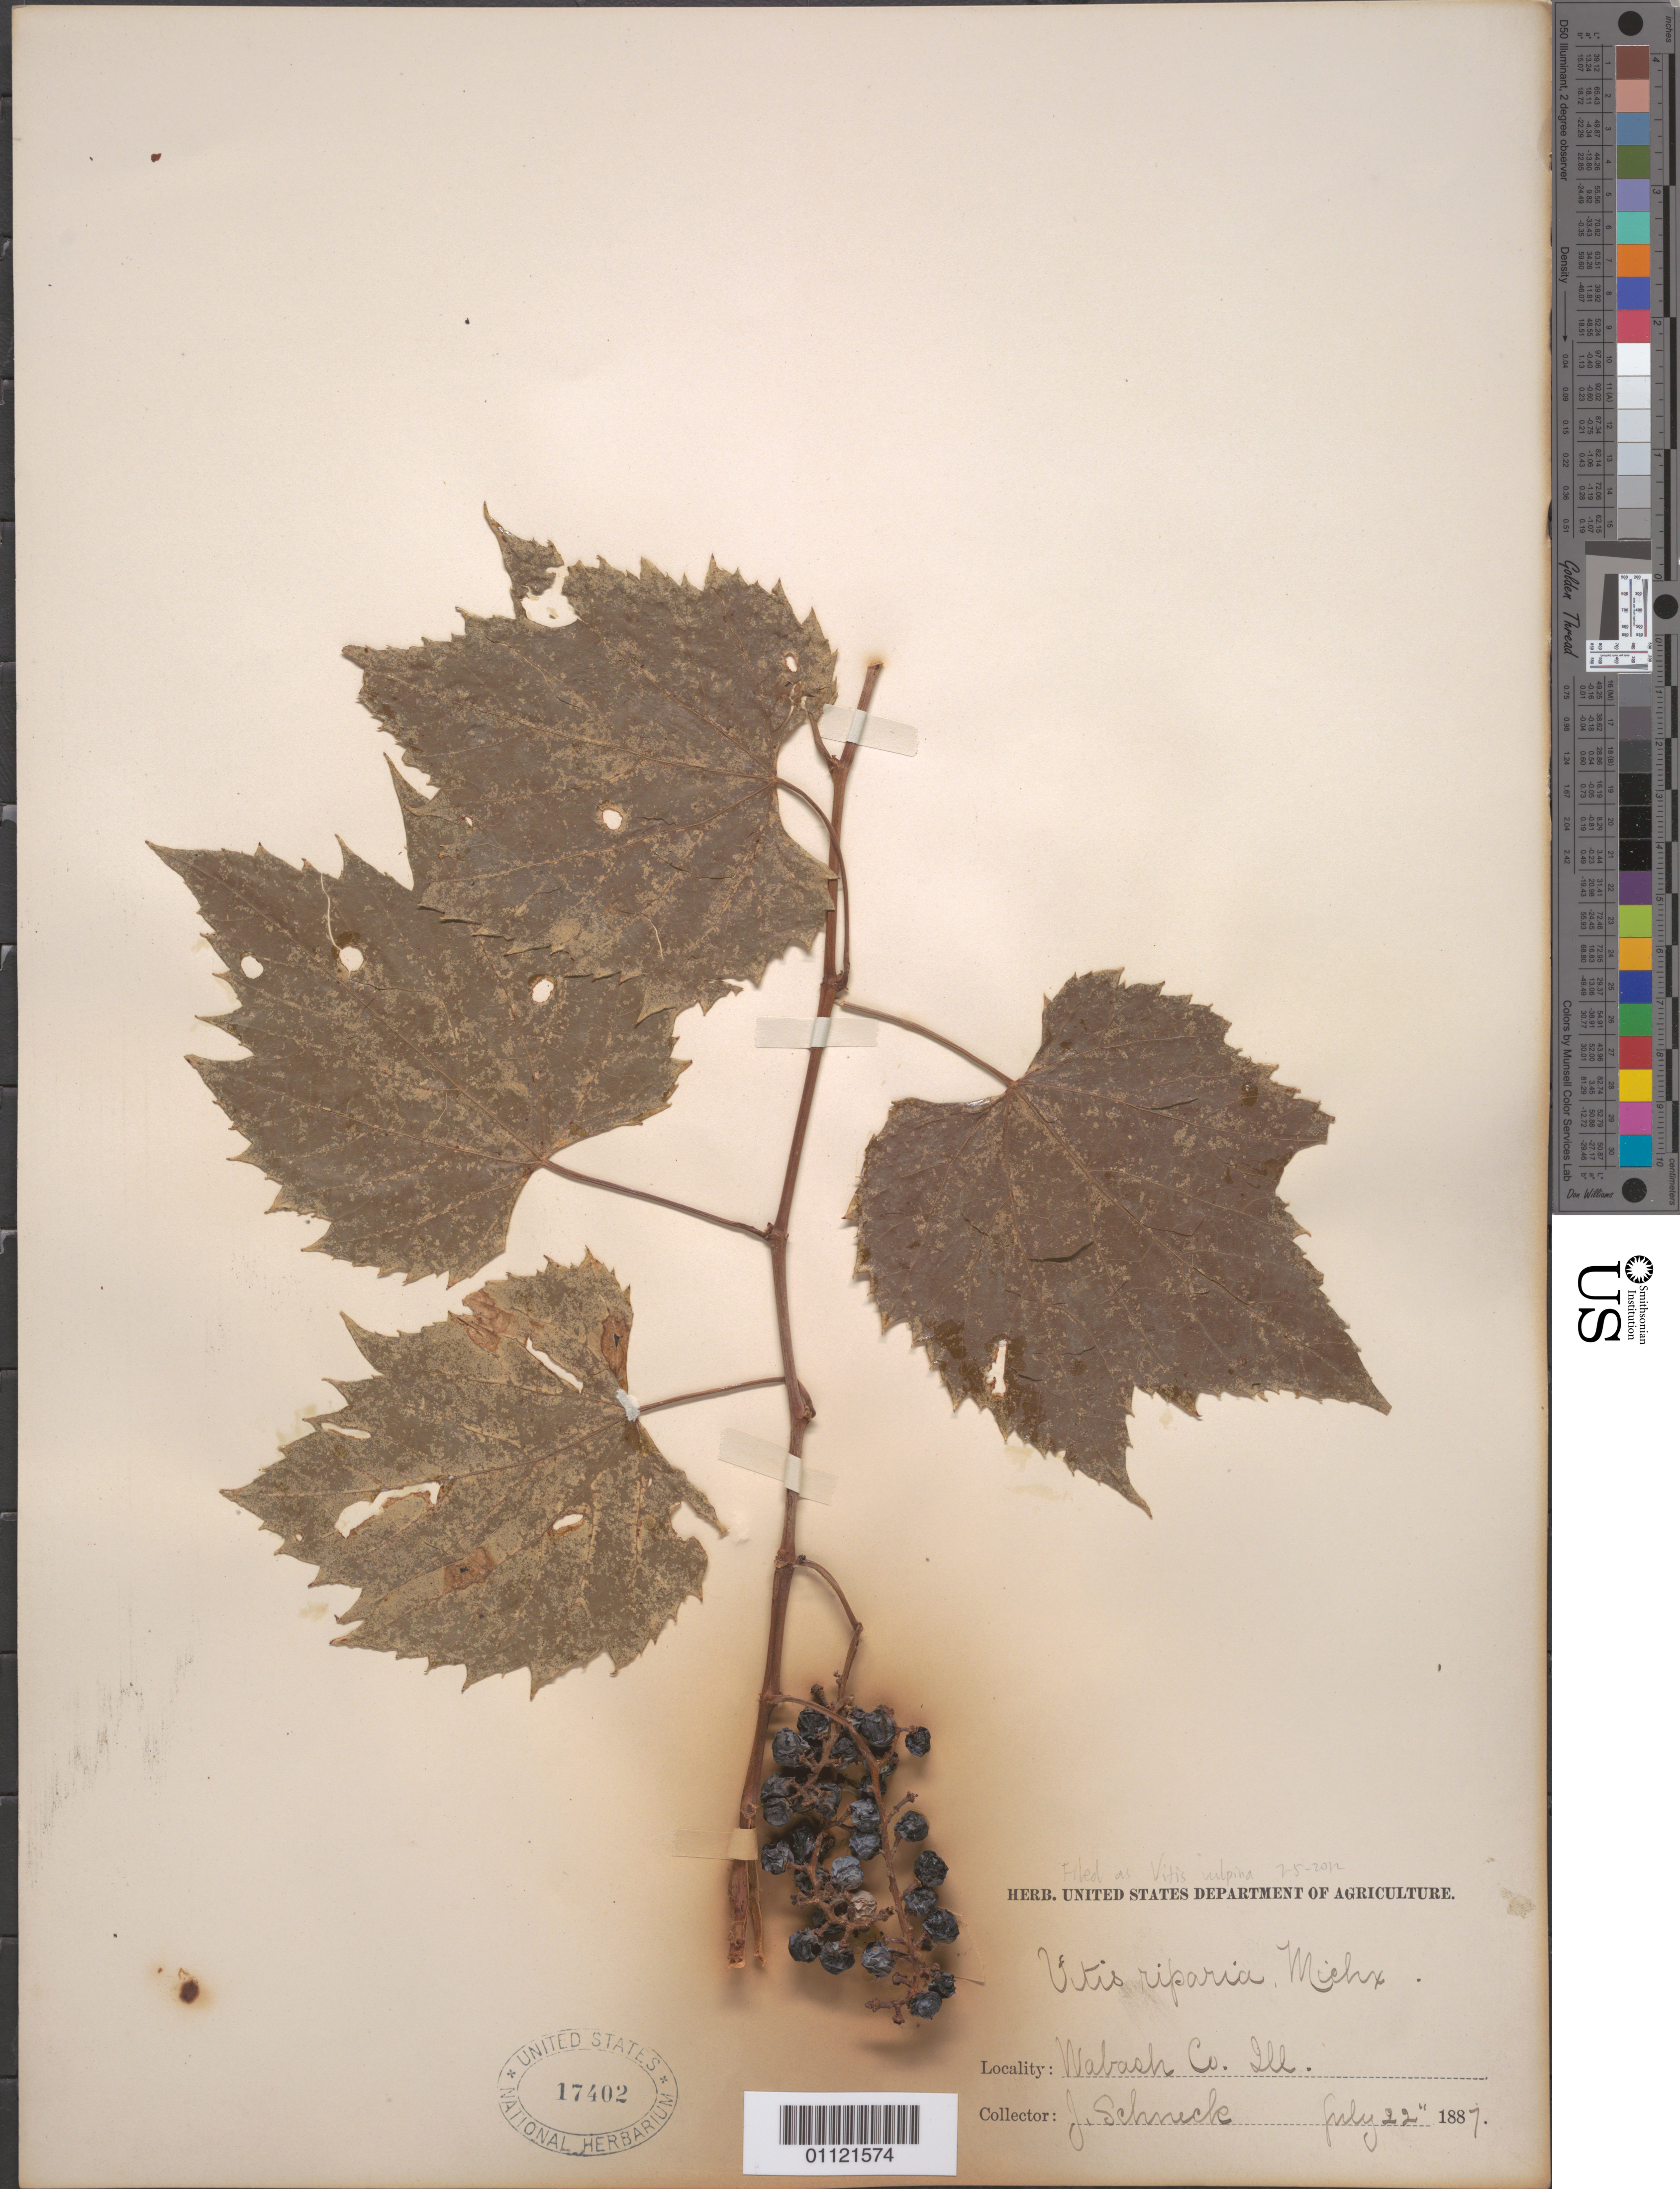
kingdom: Plantae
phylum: Tracheophyta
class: Magnoliopsida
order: Vitales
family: Vitaceae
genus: Vitis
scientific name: Vitis vulpina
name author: L.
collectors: J. Schneck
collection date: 1887-07-22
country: United States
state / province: Illinois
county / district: Wabash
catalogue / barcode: US 17402